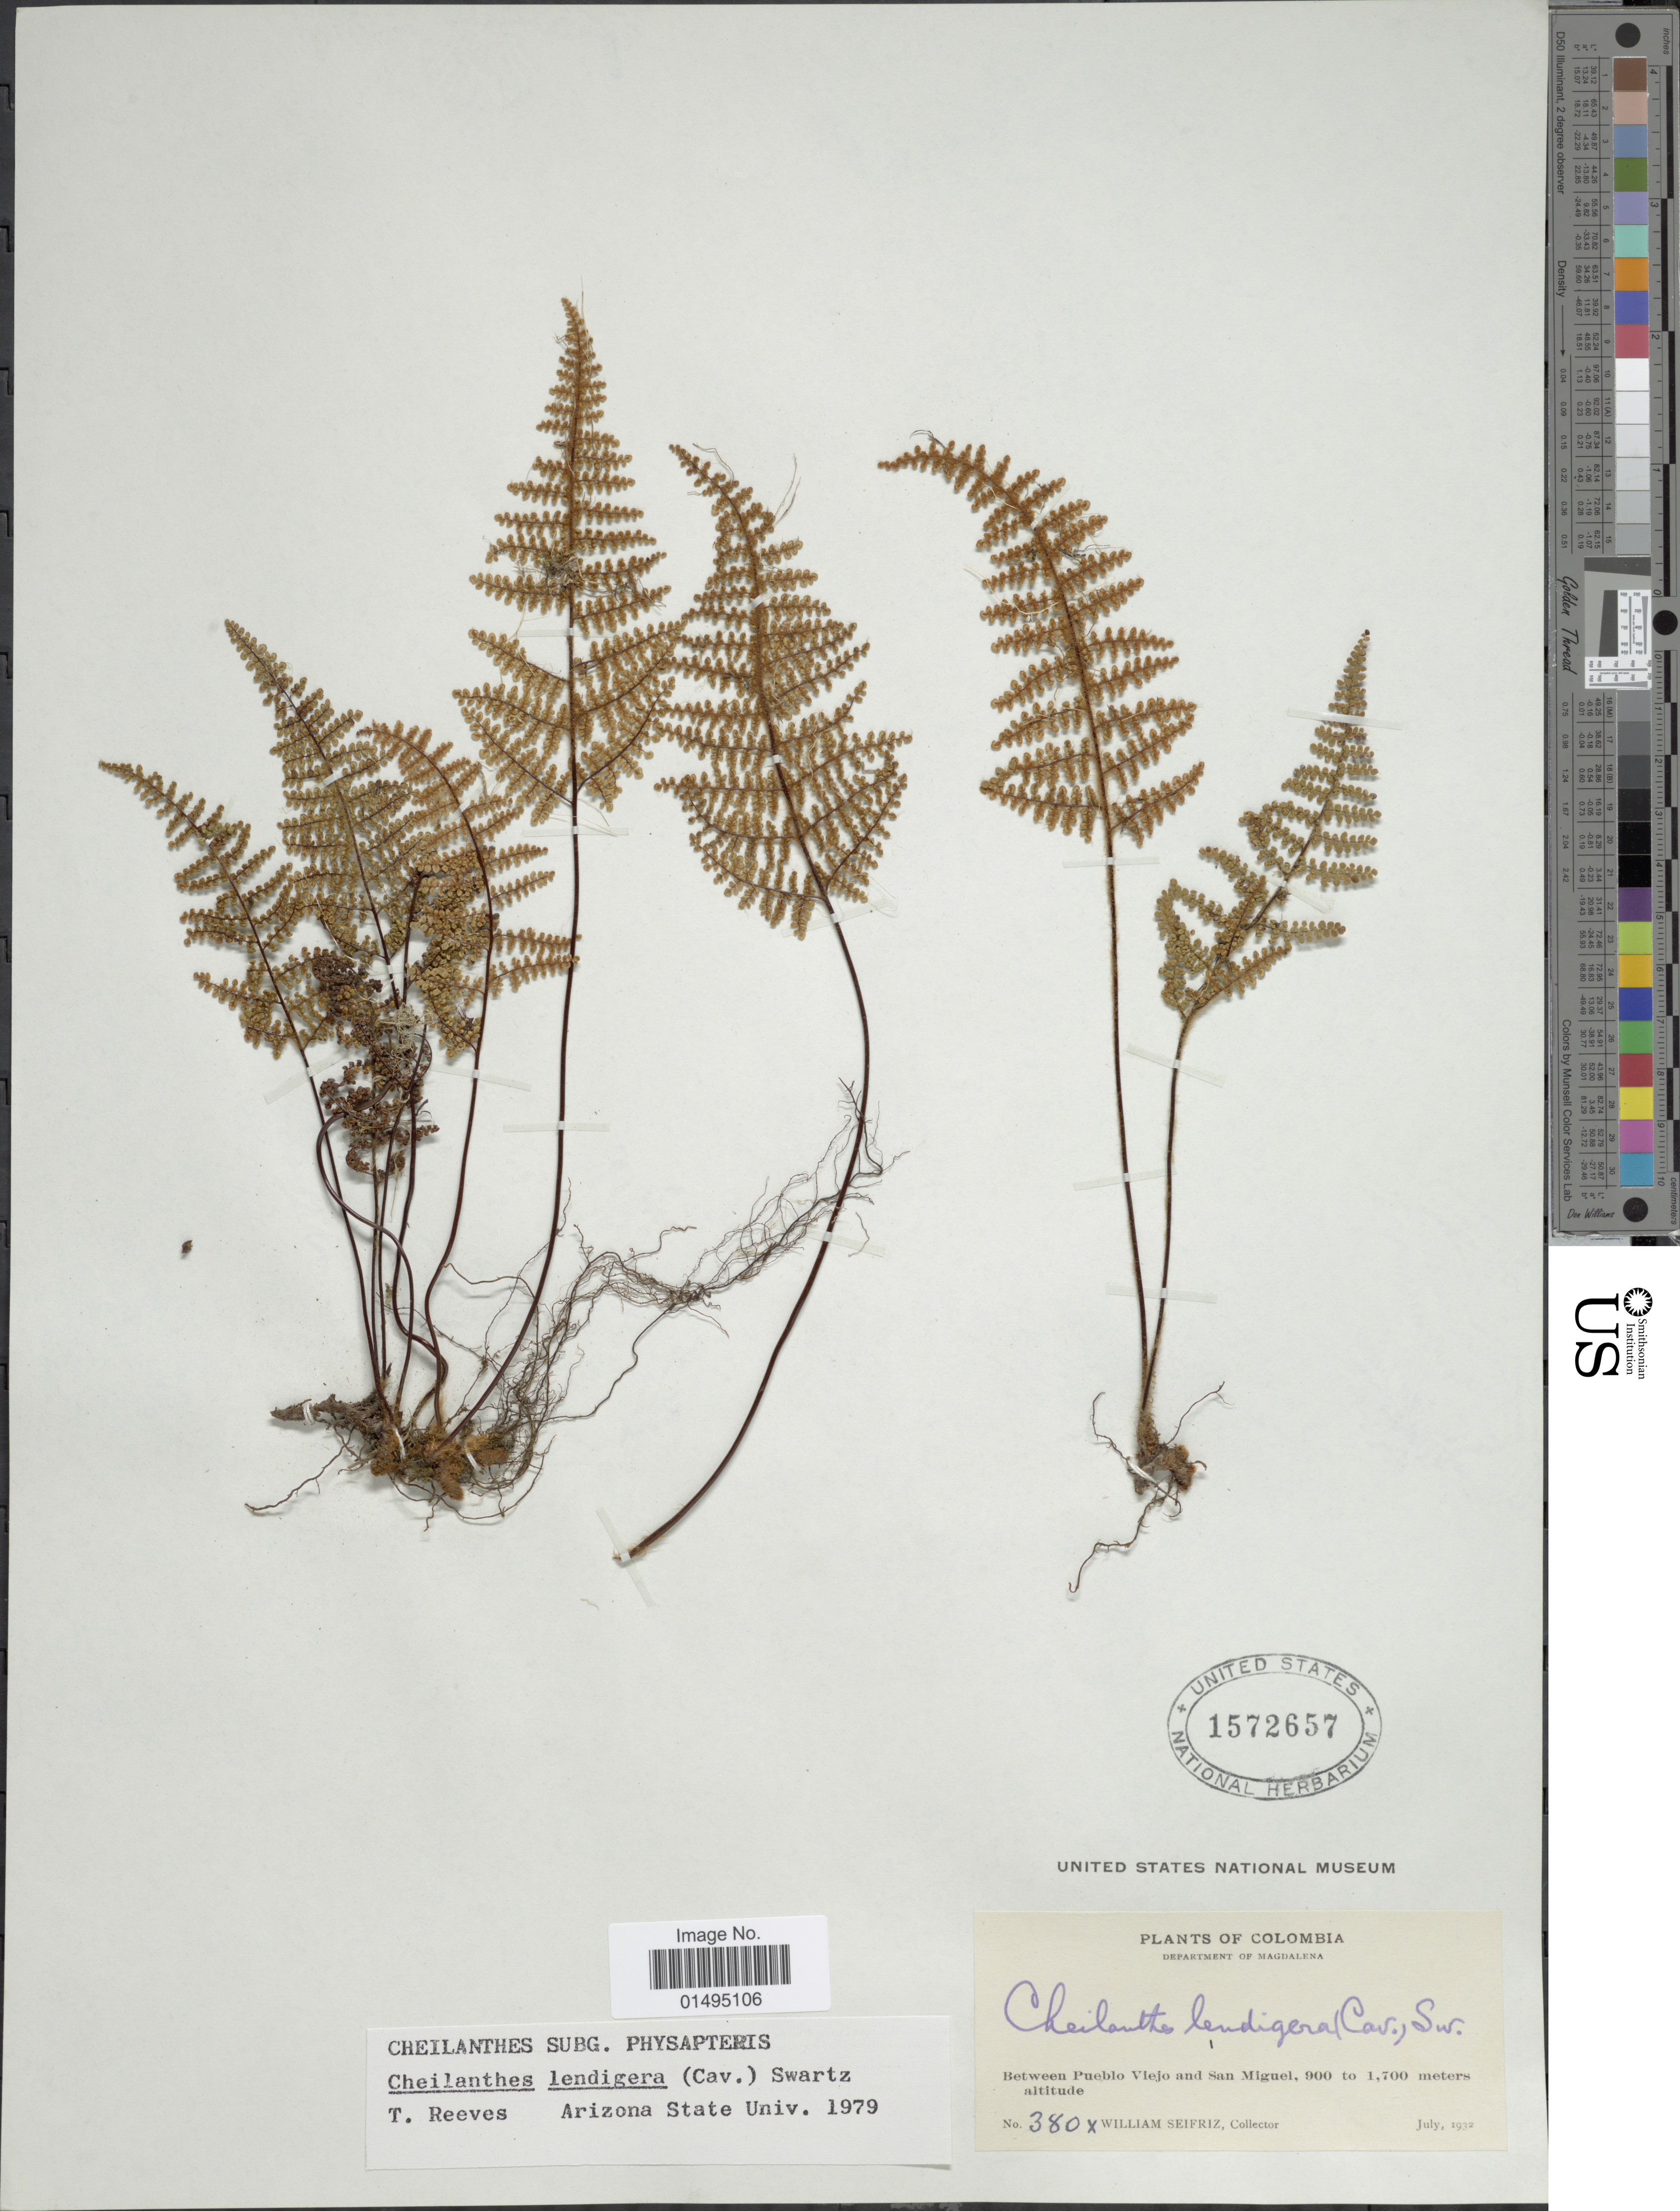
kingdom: Plantae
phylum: Tracheophyta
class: Polypodiopsida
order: Polypodiales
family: Pteridaceae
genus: Myriopteris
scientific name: Myriopteris lendigera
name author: (Cav.) J. Sm.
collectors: W. Seifriz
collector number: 380X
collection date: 1932-07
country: Colombia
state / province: Magdalena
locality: Department of Magdalena, between Pueblo Viejo and San Miguel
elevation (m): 900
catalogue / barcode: US 1572657